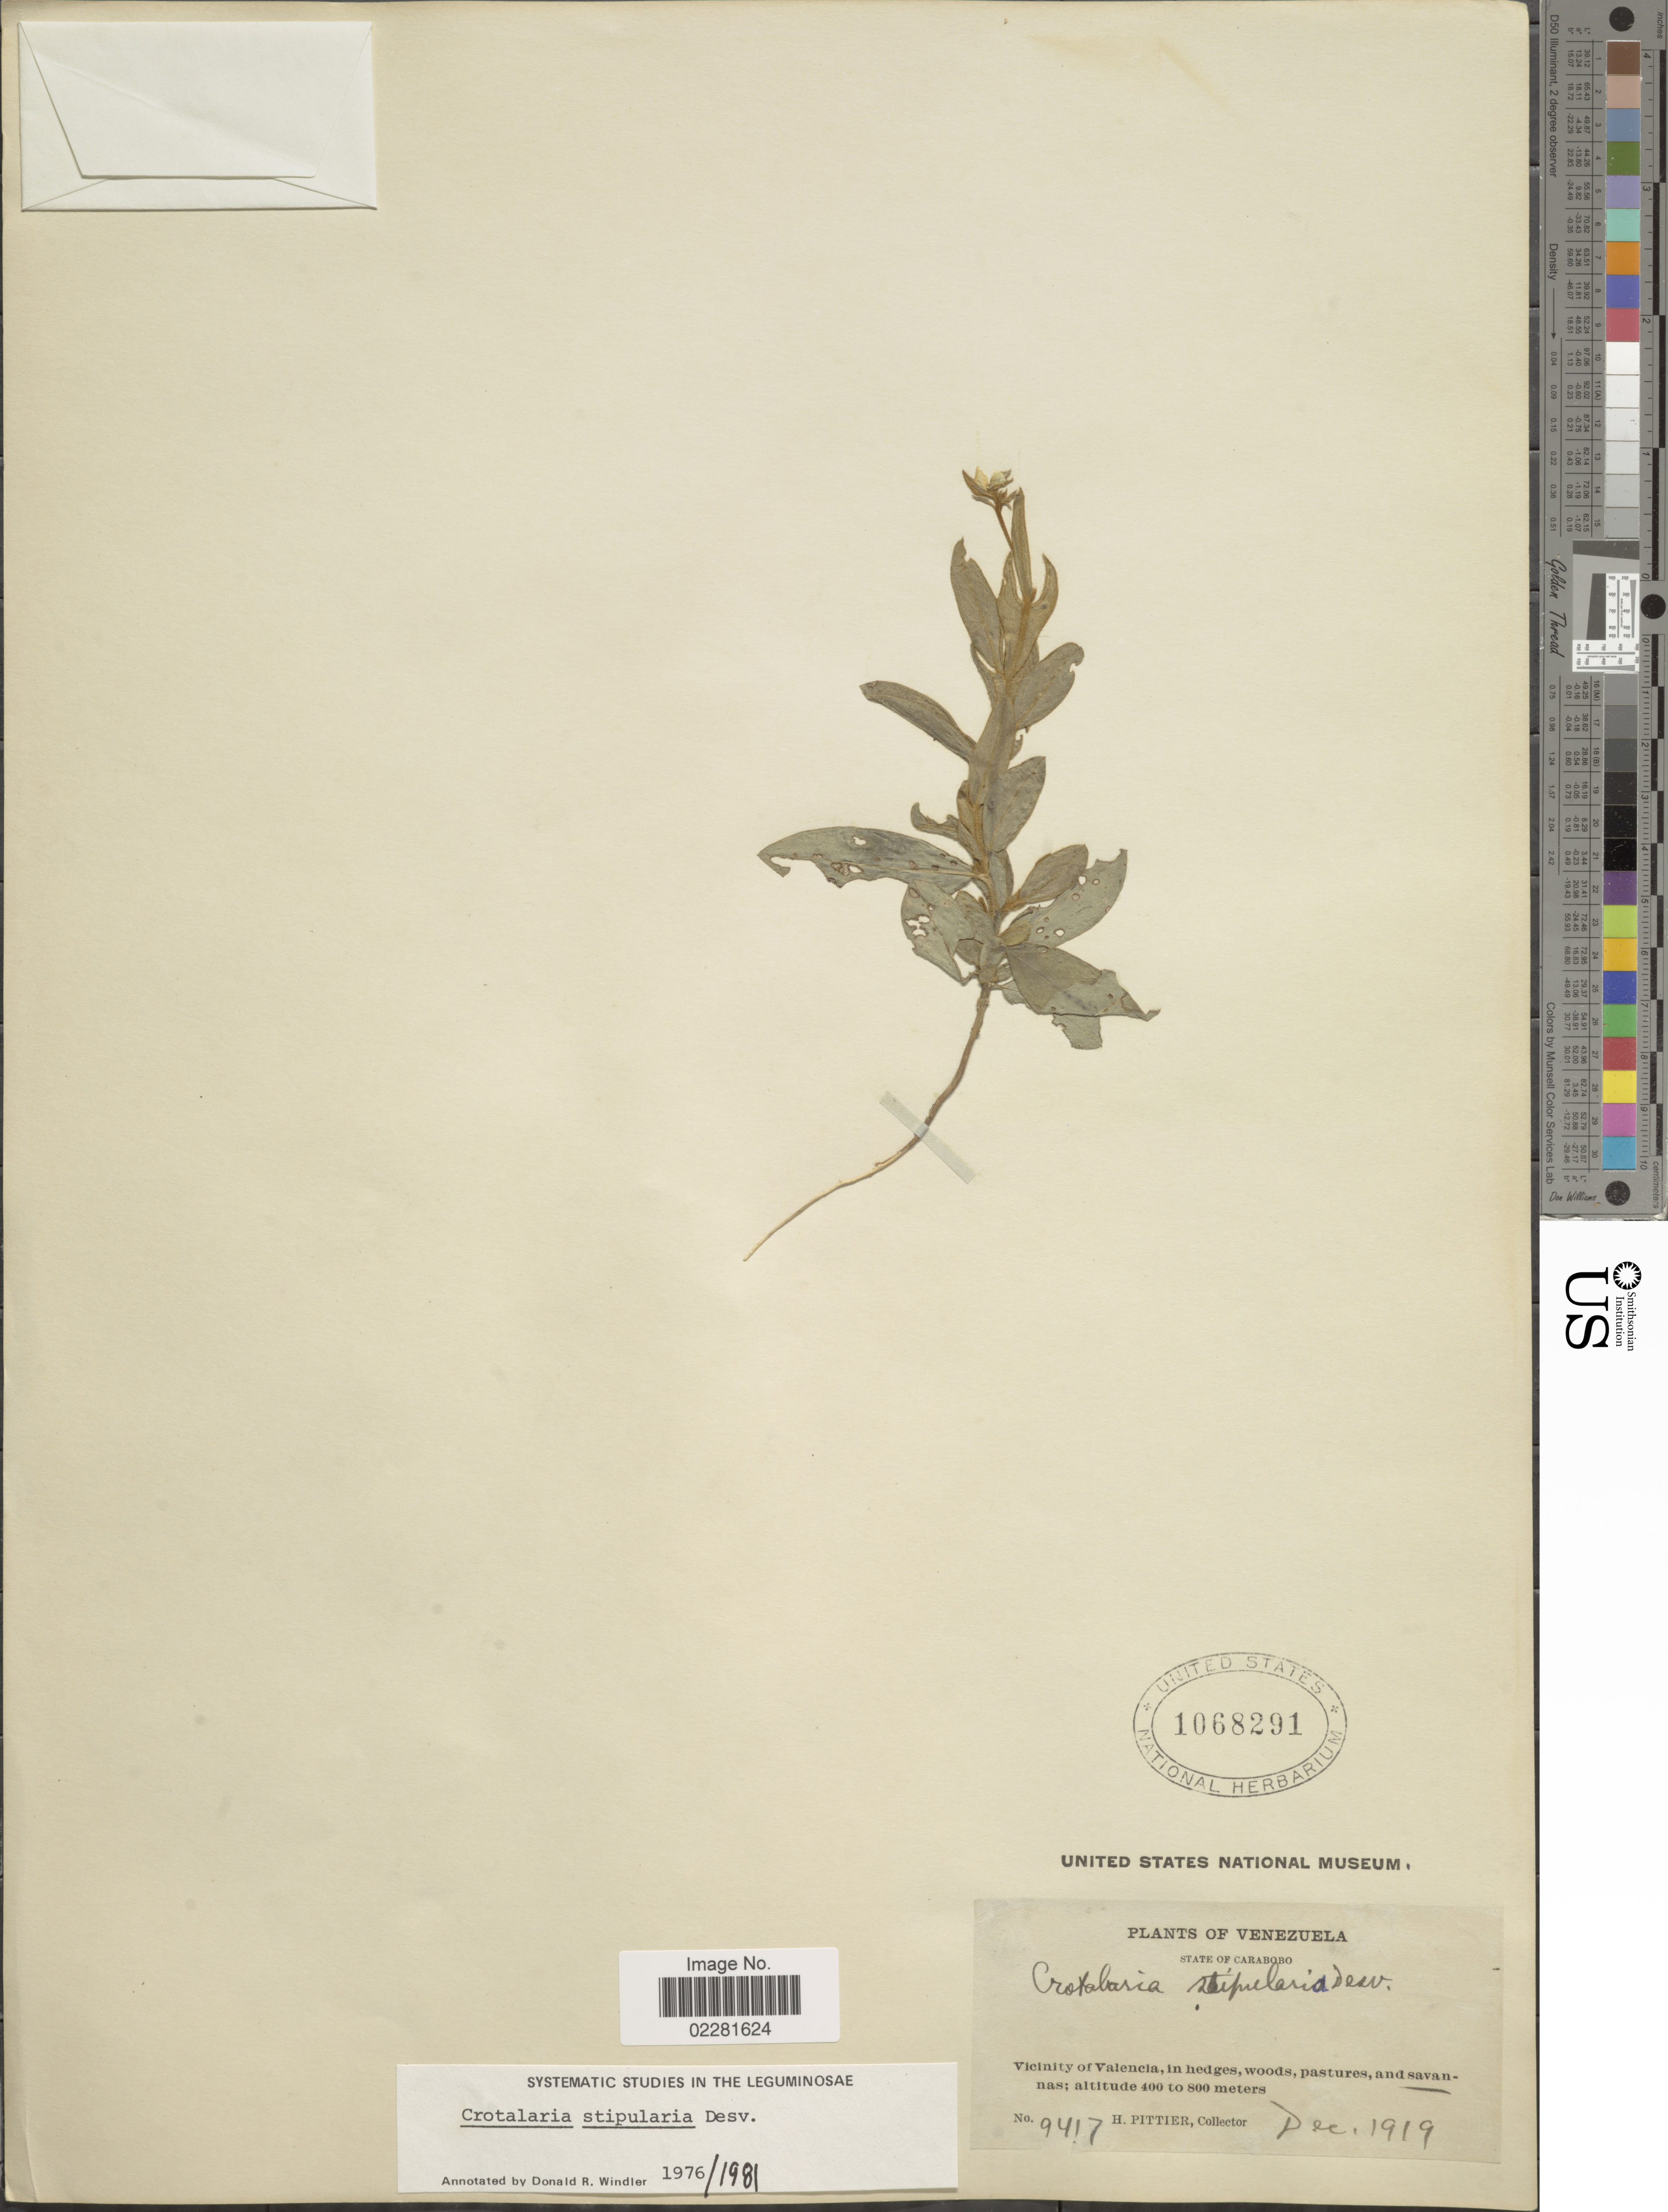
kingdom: Plantae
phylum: Tracheophyta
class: Magnoliopsida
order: Fabales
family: Fabaceae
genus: Crotalaria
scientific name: Crotalaria stipularia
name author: Desv.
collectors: H. F. Pittier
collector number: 9417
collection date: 1919-12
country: Venezuela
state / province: Carabobo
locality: Vicinity of Valencia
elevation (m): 400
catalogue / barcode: US 1068291